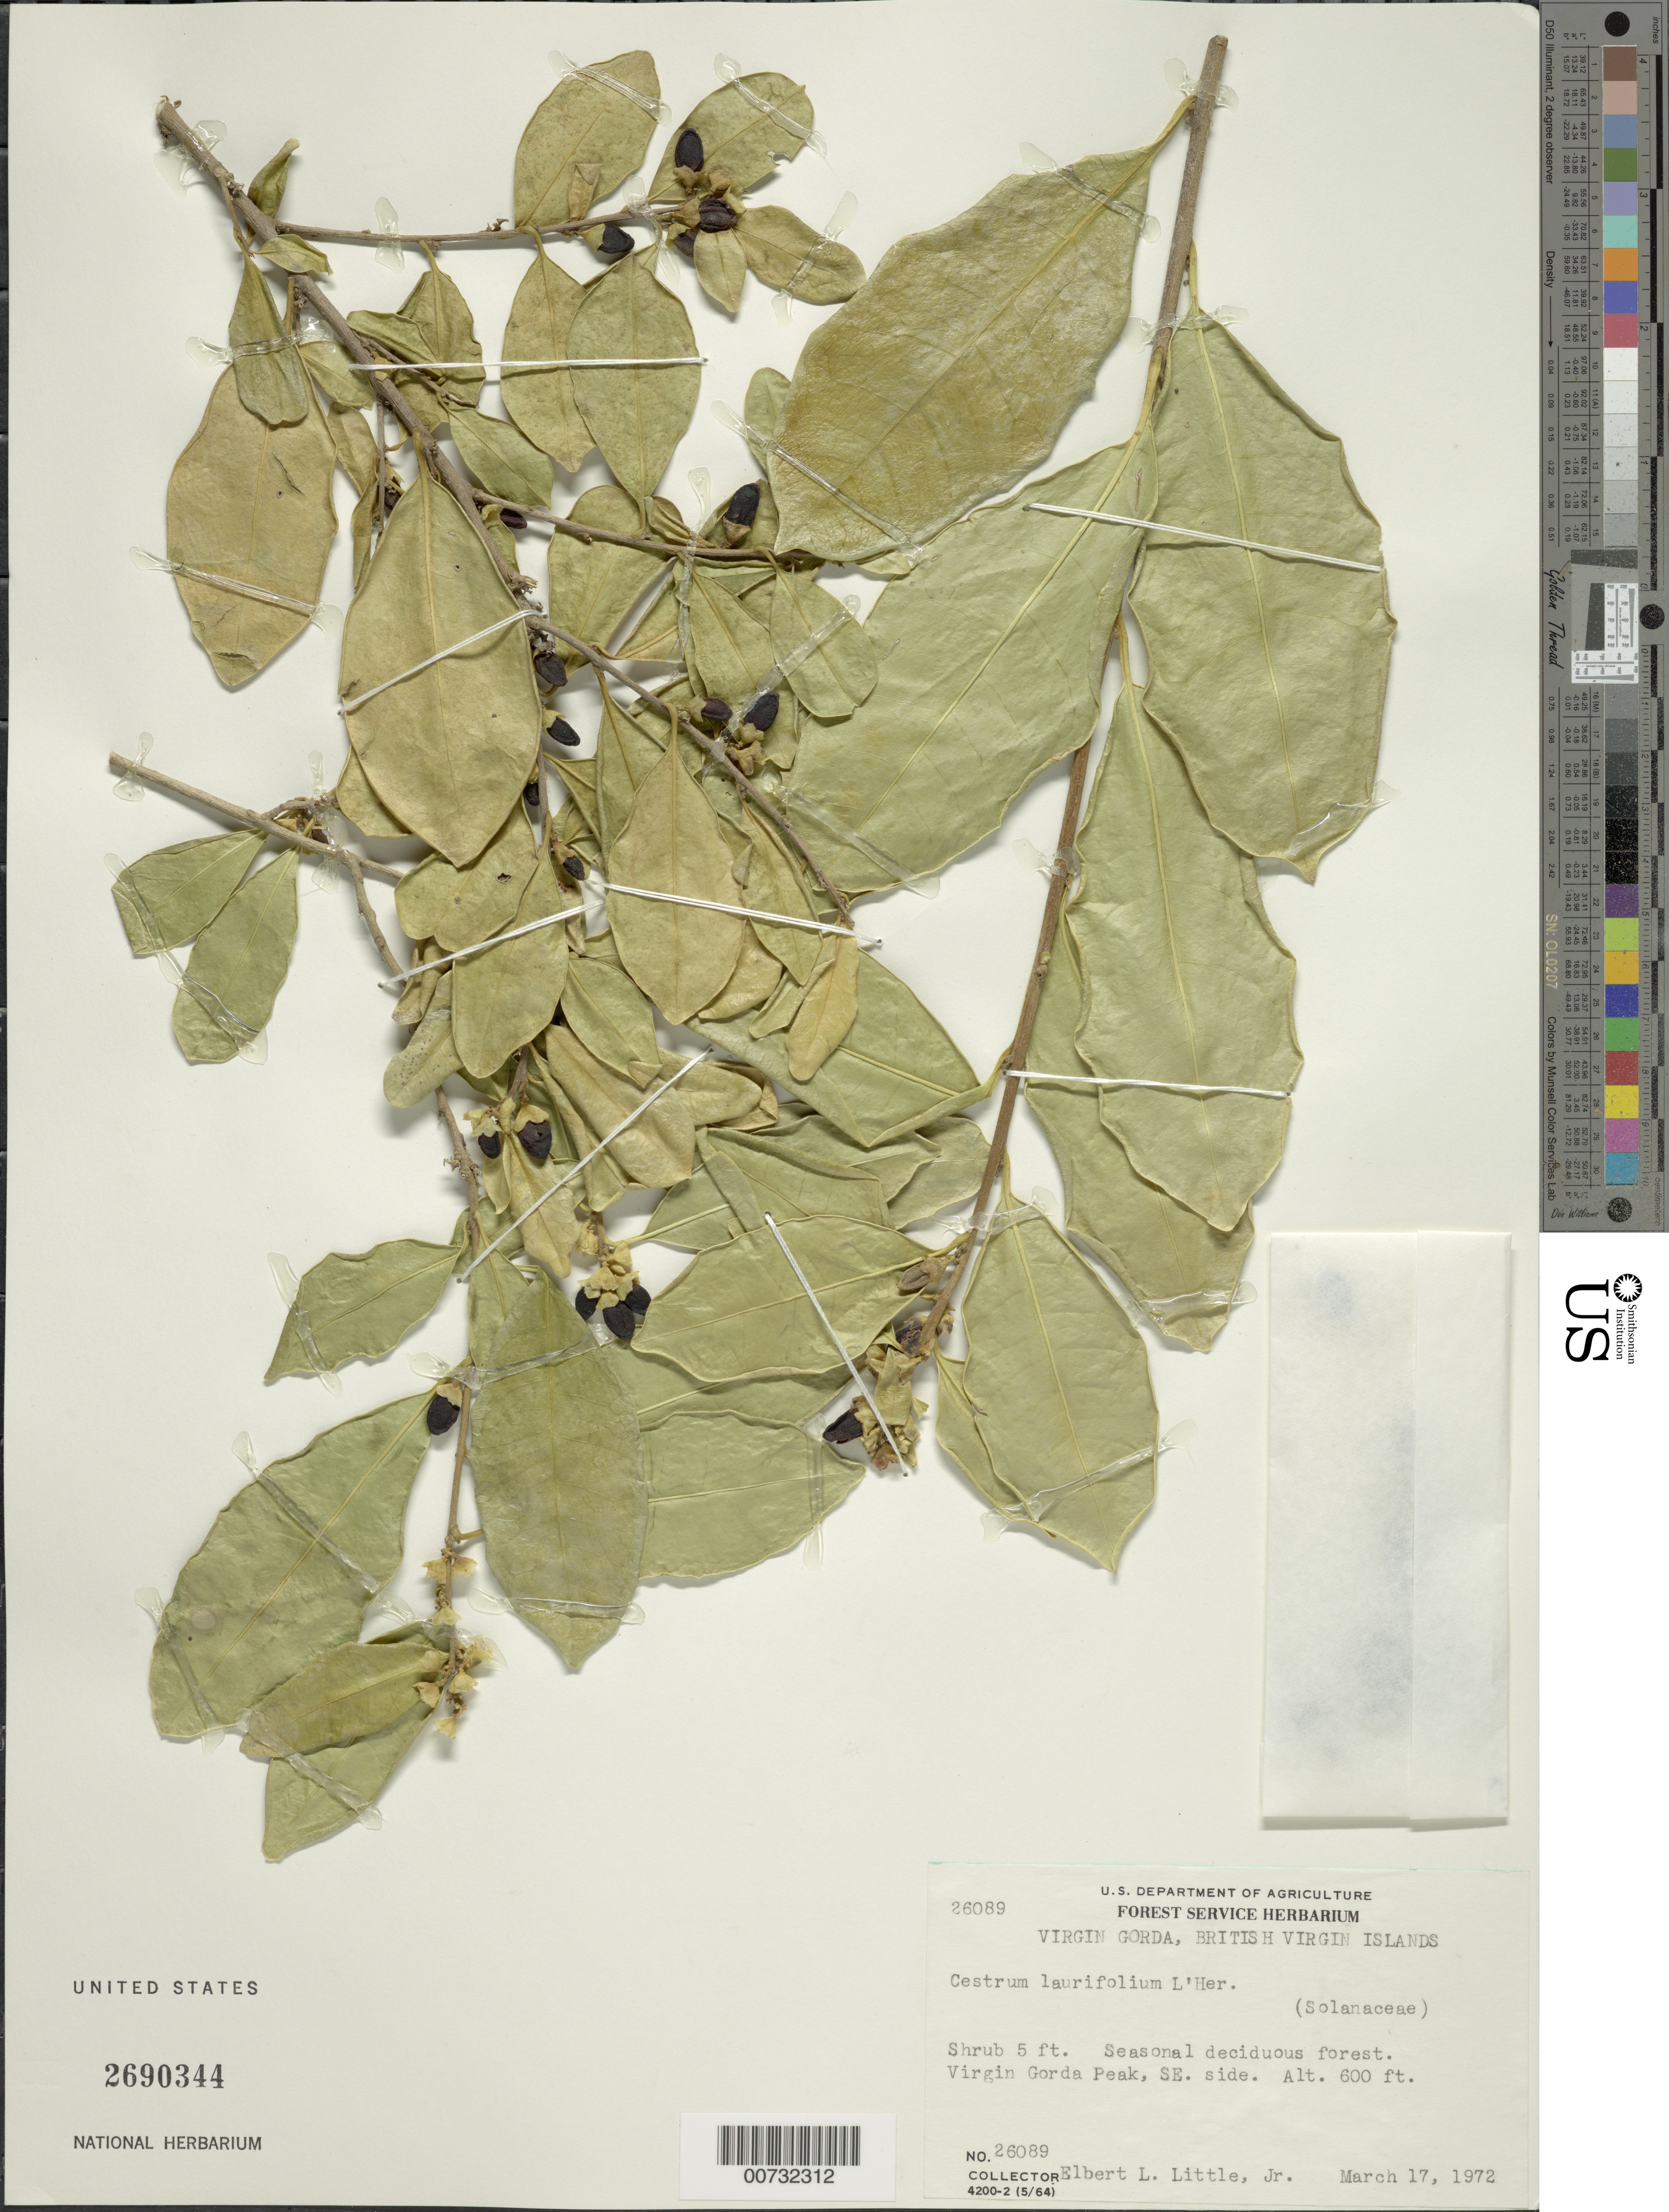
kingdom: Plantae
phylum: Tracheophyta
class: Magnoliopsida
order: Solanales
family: Solanaceae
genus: Cestrum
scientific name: Cestrum laurifolium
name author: L'Hér.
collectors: E. L. Little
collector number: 26089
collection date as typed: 17 Mar 1972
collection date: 1972-03-17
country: British Virgin Islands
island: Virgin Gorda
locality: Virgin Gorda Peak, SE side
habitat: Seasonal deciduous forest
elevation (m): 183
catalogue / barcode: US 2690344